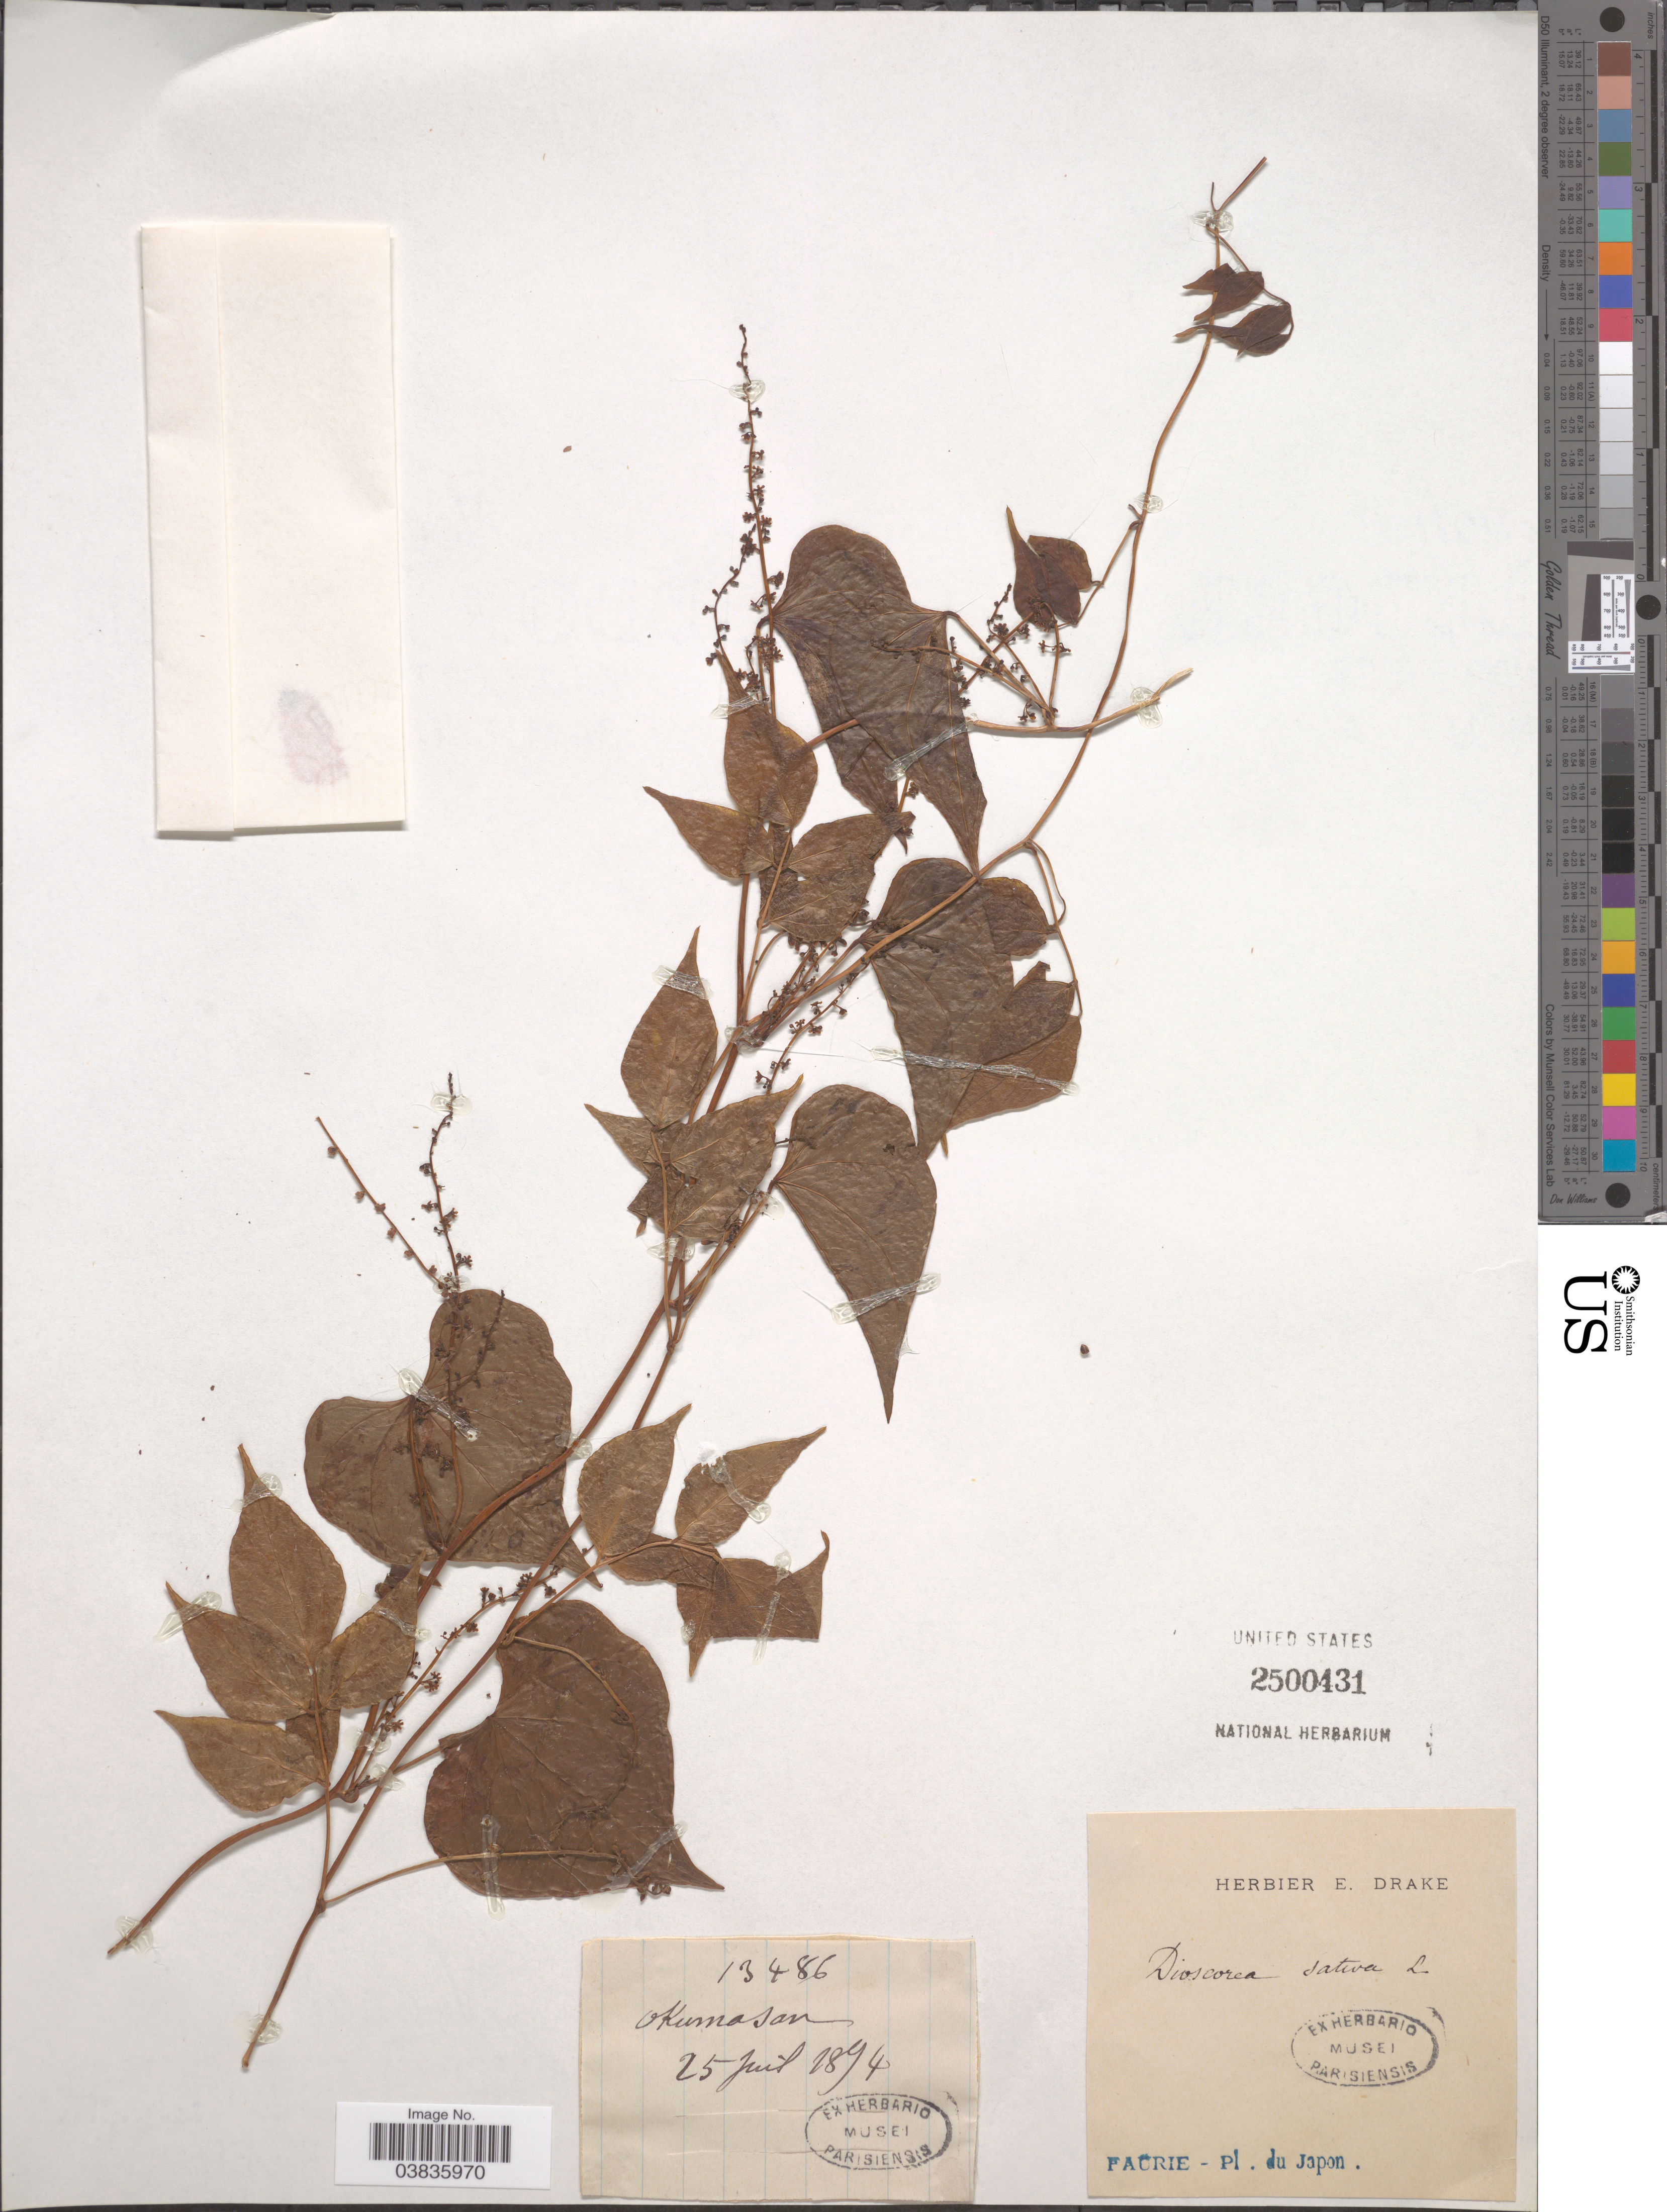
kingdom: Plantae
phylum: Tracheophyta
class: Liliopsida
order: Dioscoreales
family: Dioscoreaceae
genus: Dioscorea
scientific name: Dioscorea sativa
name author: L.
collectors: -. Faurie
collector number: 13486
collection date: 1894-07-25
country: Japan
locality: Okumasan.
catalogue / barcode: US 2500431